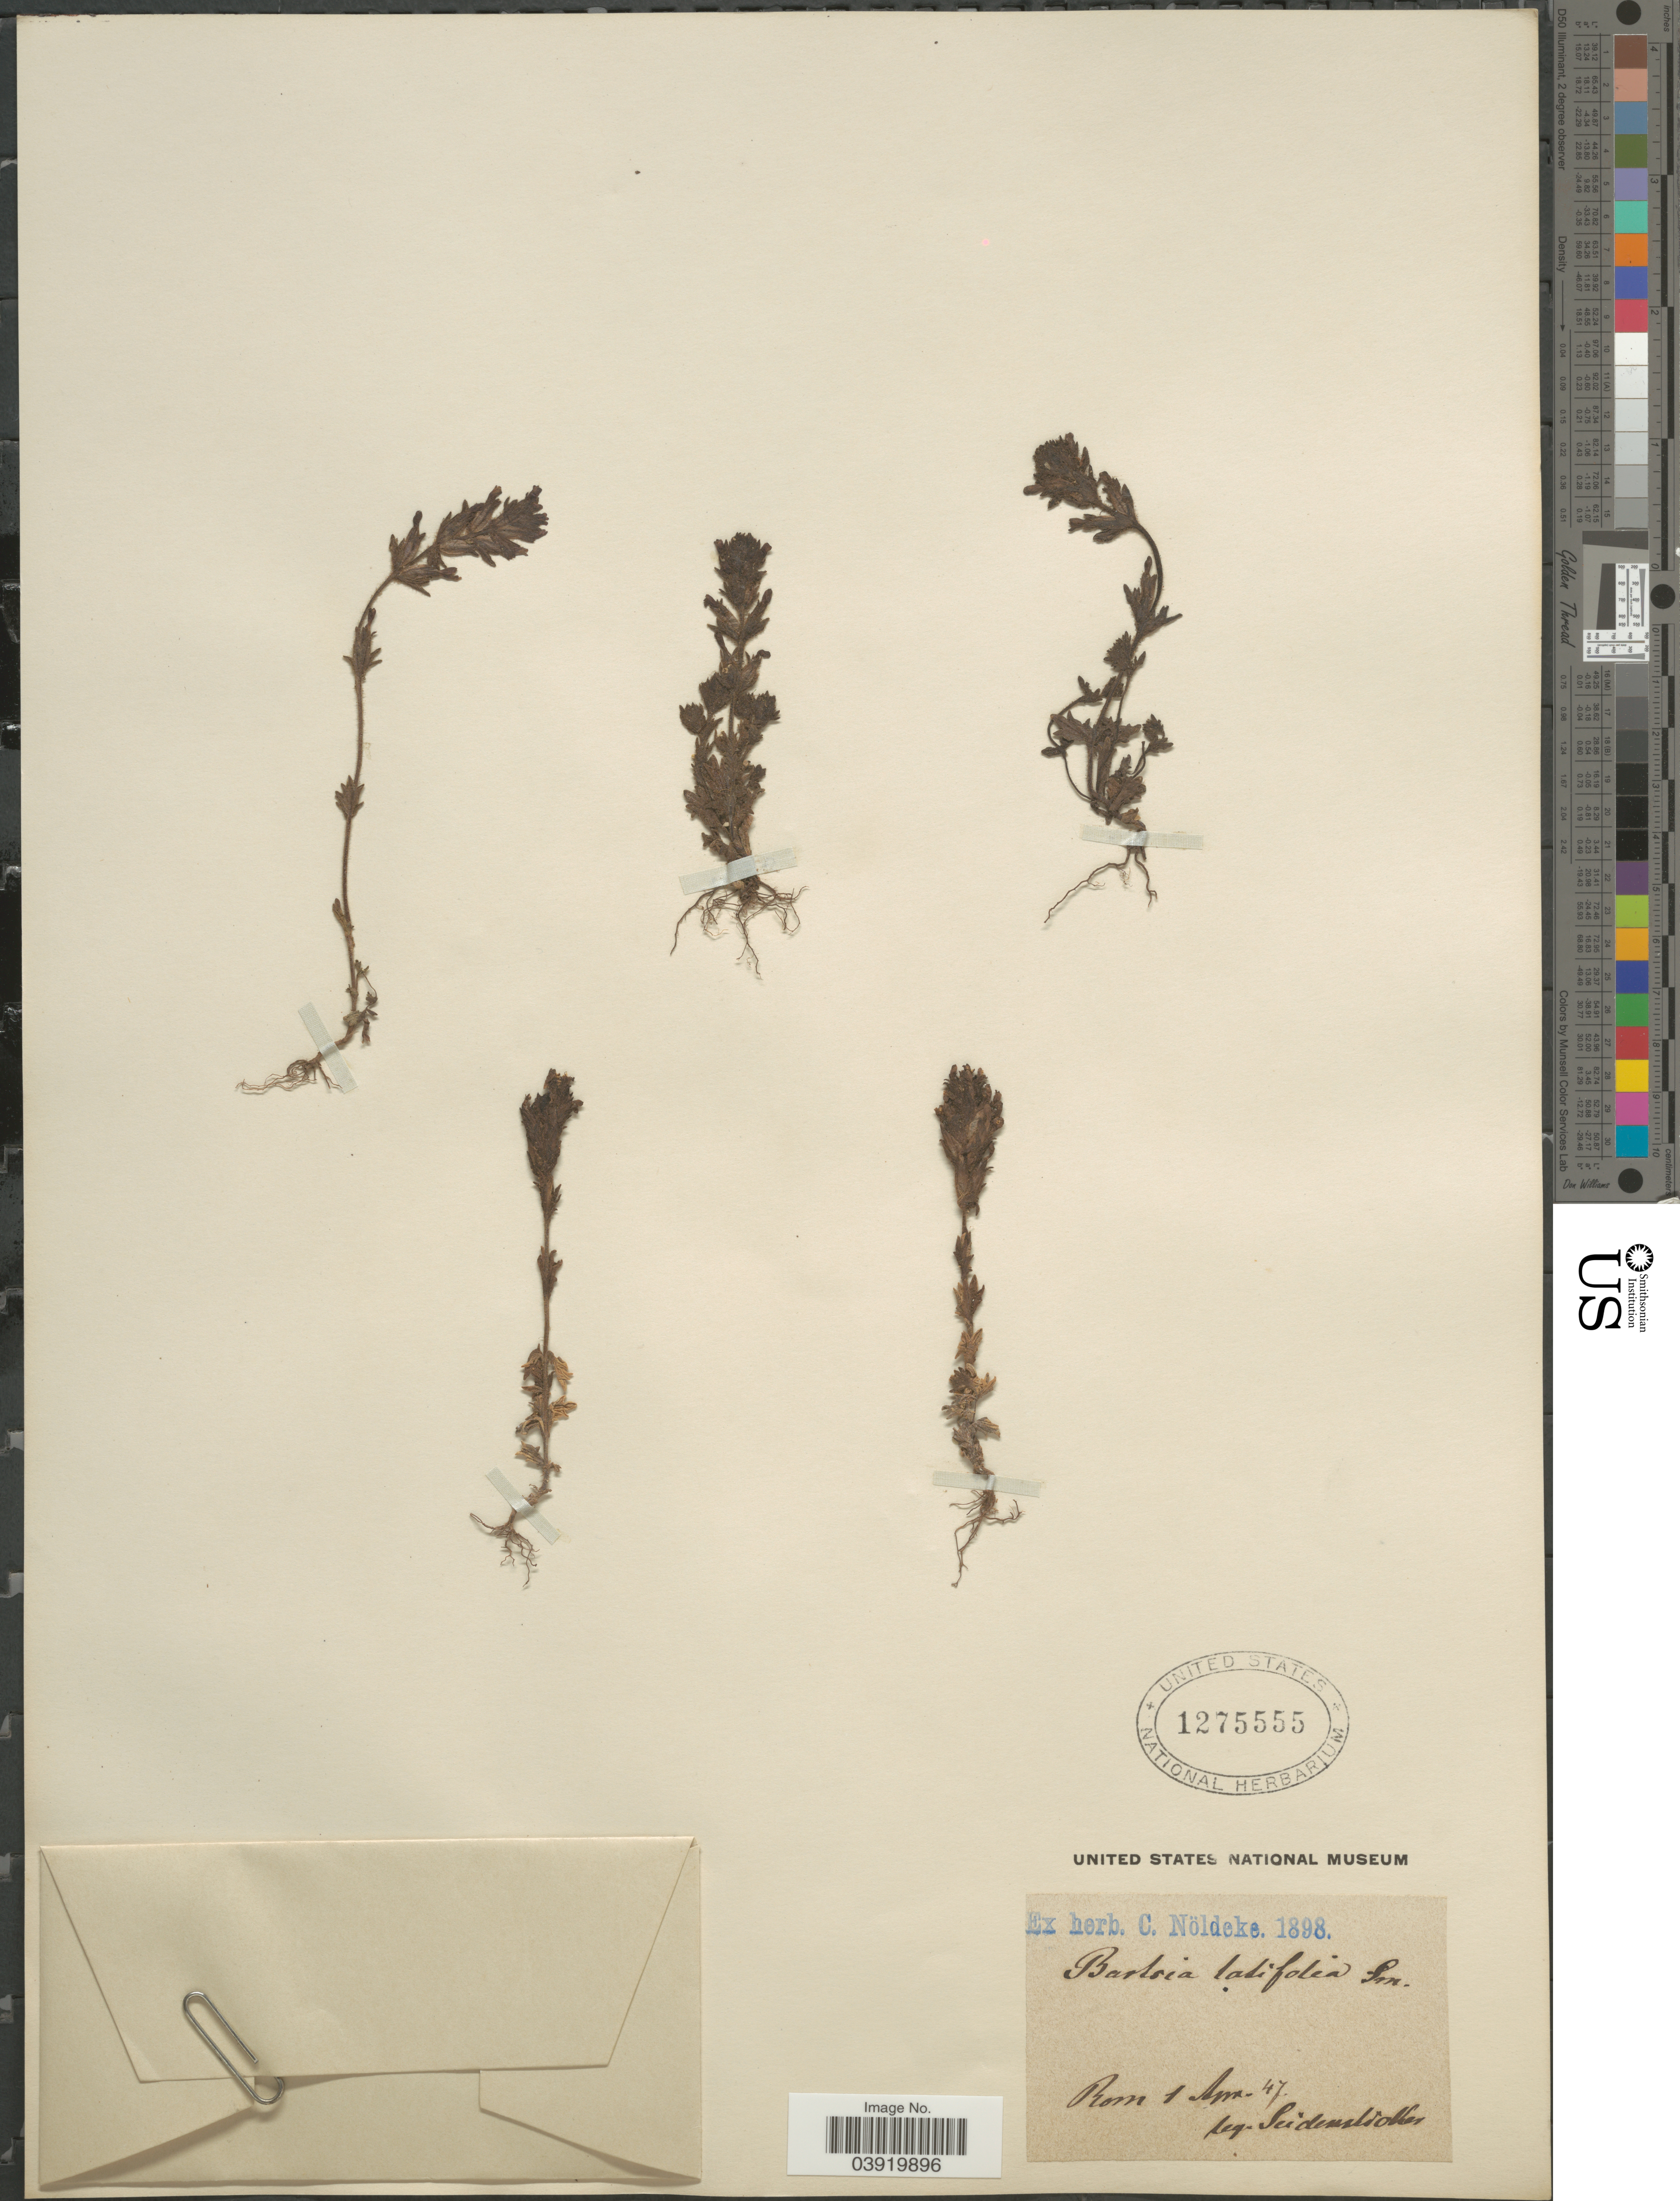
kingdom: Plantae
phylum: Tracheophyta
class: Magnoliopsida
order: Lamiales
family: Orobanchaceae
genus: Parentucellia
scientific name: Parentucellia latifolia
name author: (L.) Caruel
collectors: J. Seidensticker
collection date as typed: Transcribed d/m/y: 1/4/47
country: Italy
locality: Rom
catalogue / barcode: US 1275555